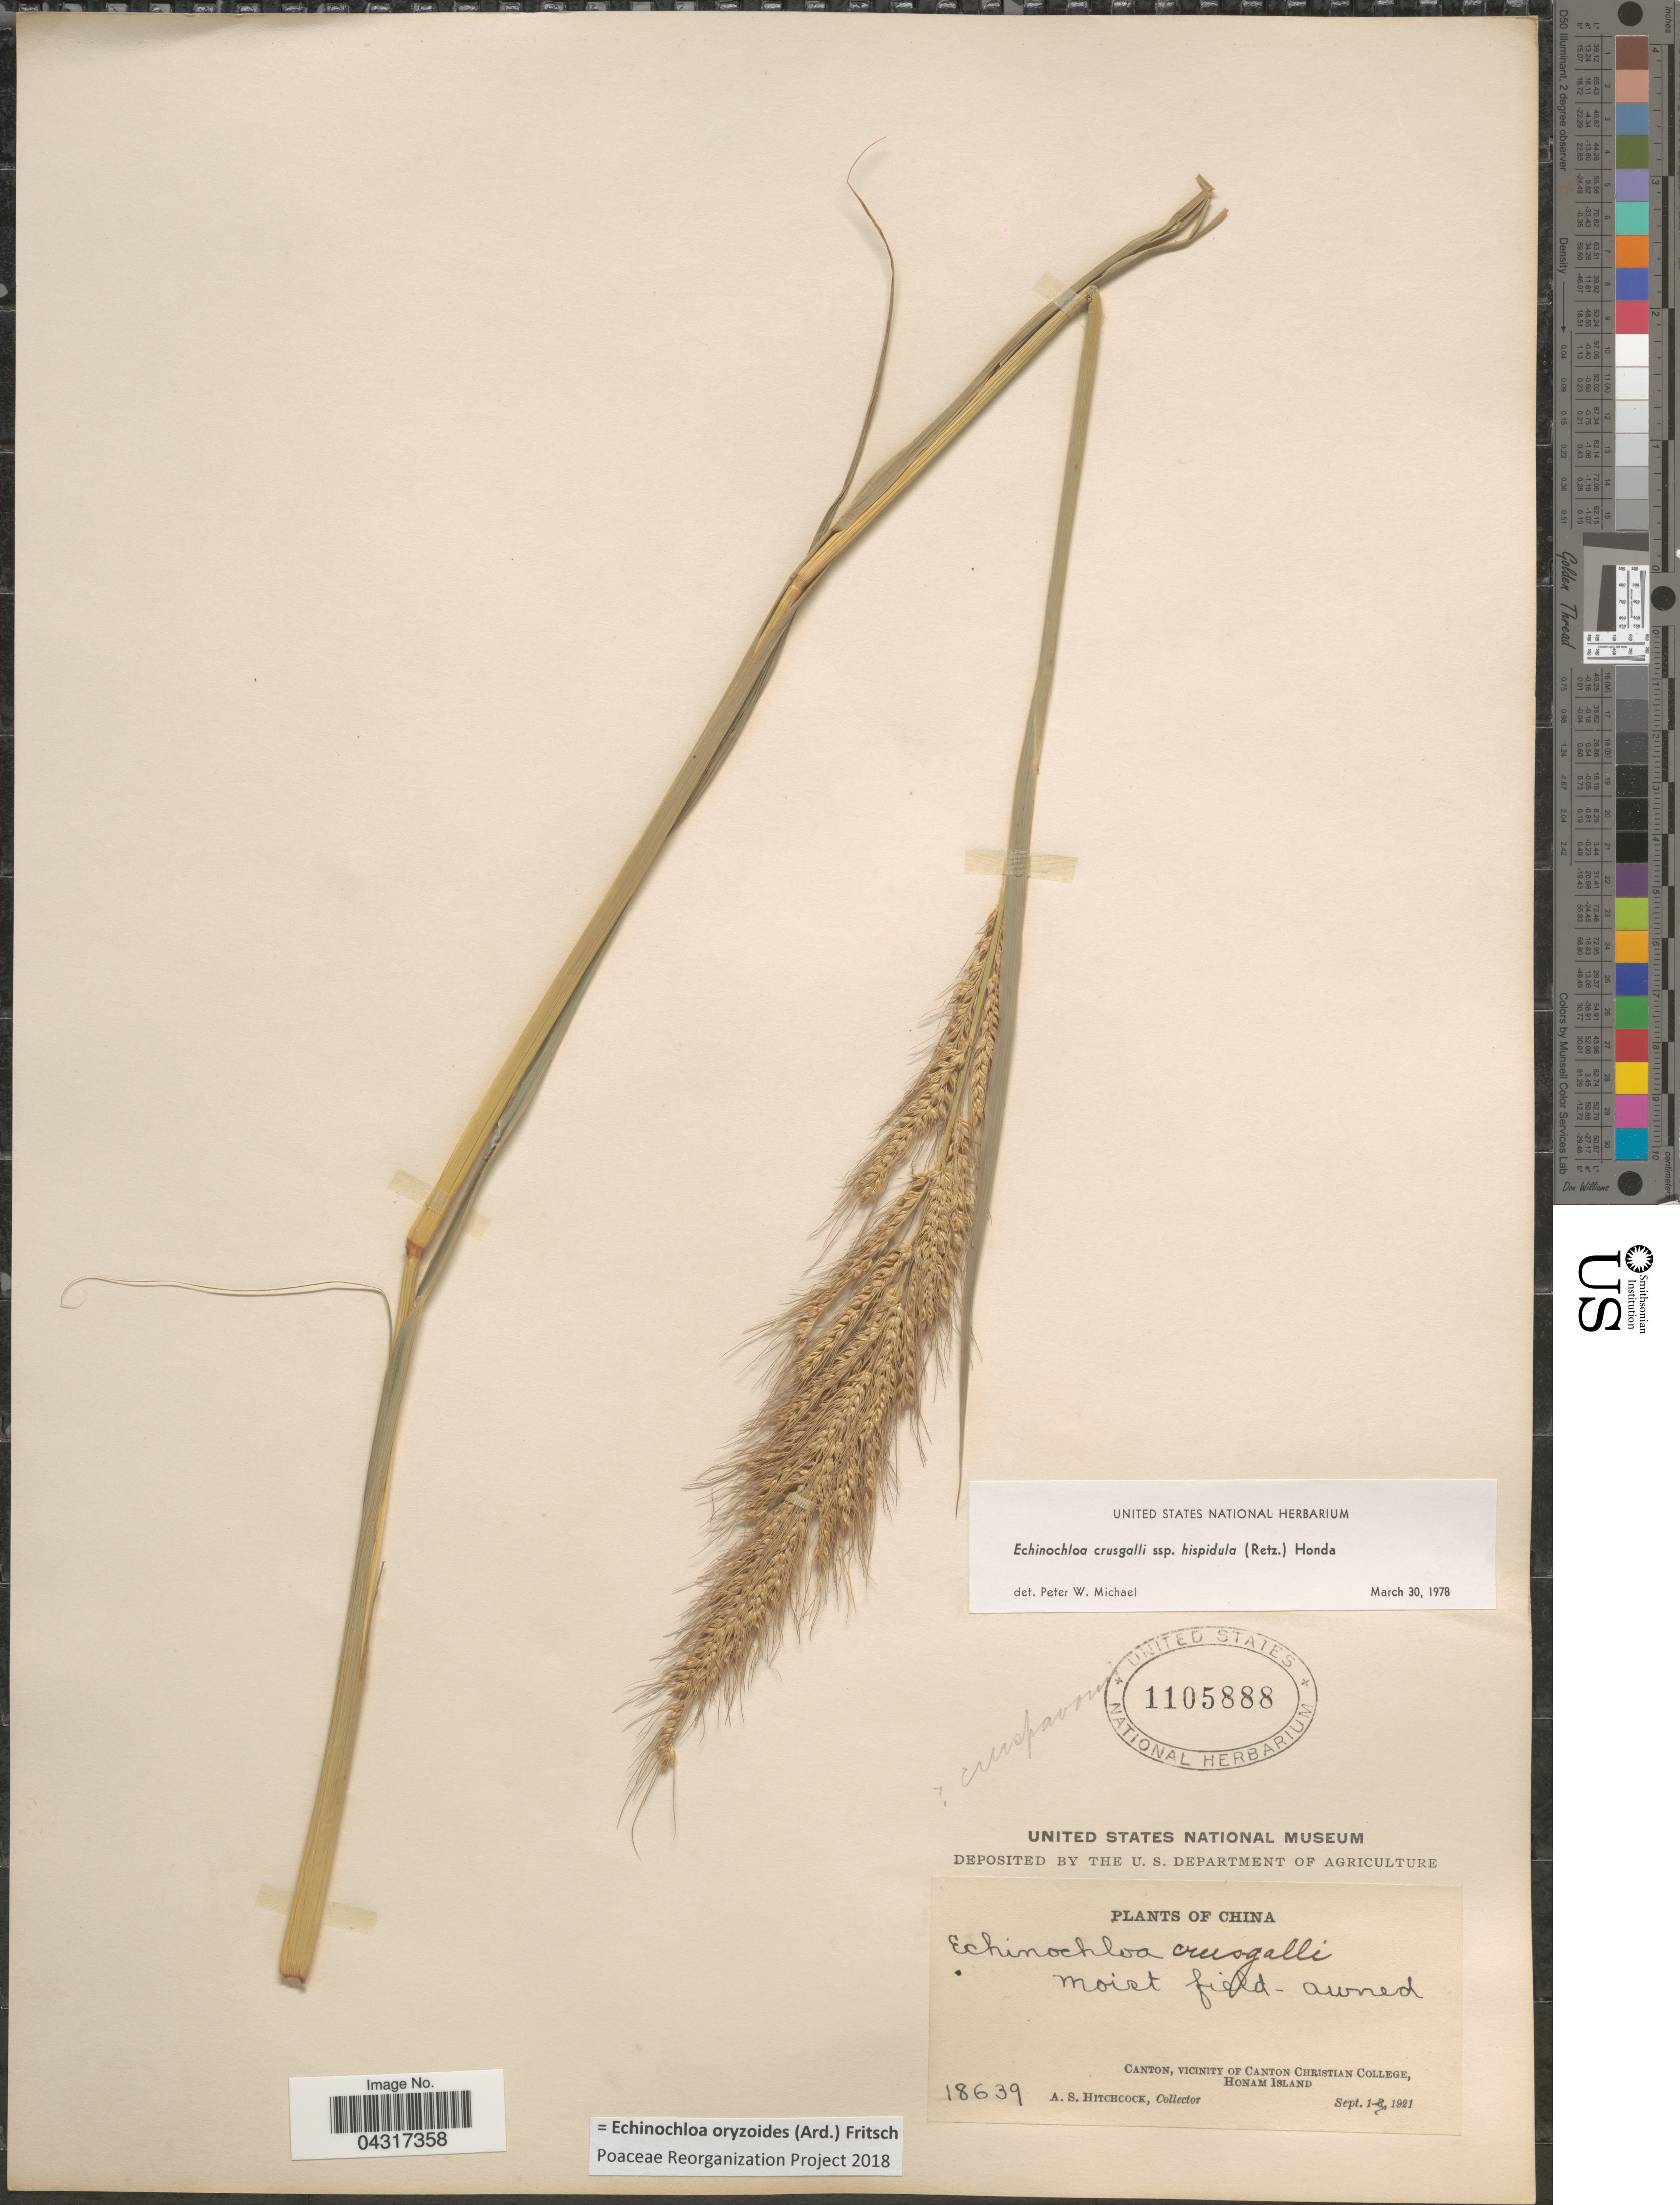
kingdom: Plantae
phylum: Tracheophyta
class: Liliopsida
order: Poales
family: Poaceae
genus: Echinochloa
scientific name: Echinochloa oryzoides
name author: (Ard.) Fritsch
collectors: A. S. Hitchcock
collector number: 18639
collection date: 1921-09-01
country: China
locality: Canton, vicinity of Canton Christian College, Honam Island.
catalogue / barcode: US 1105888